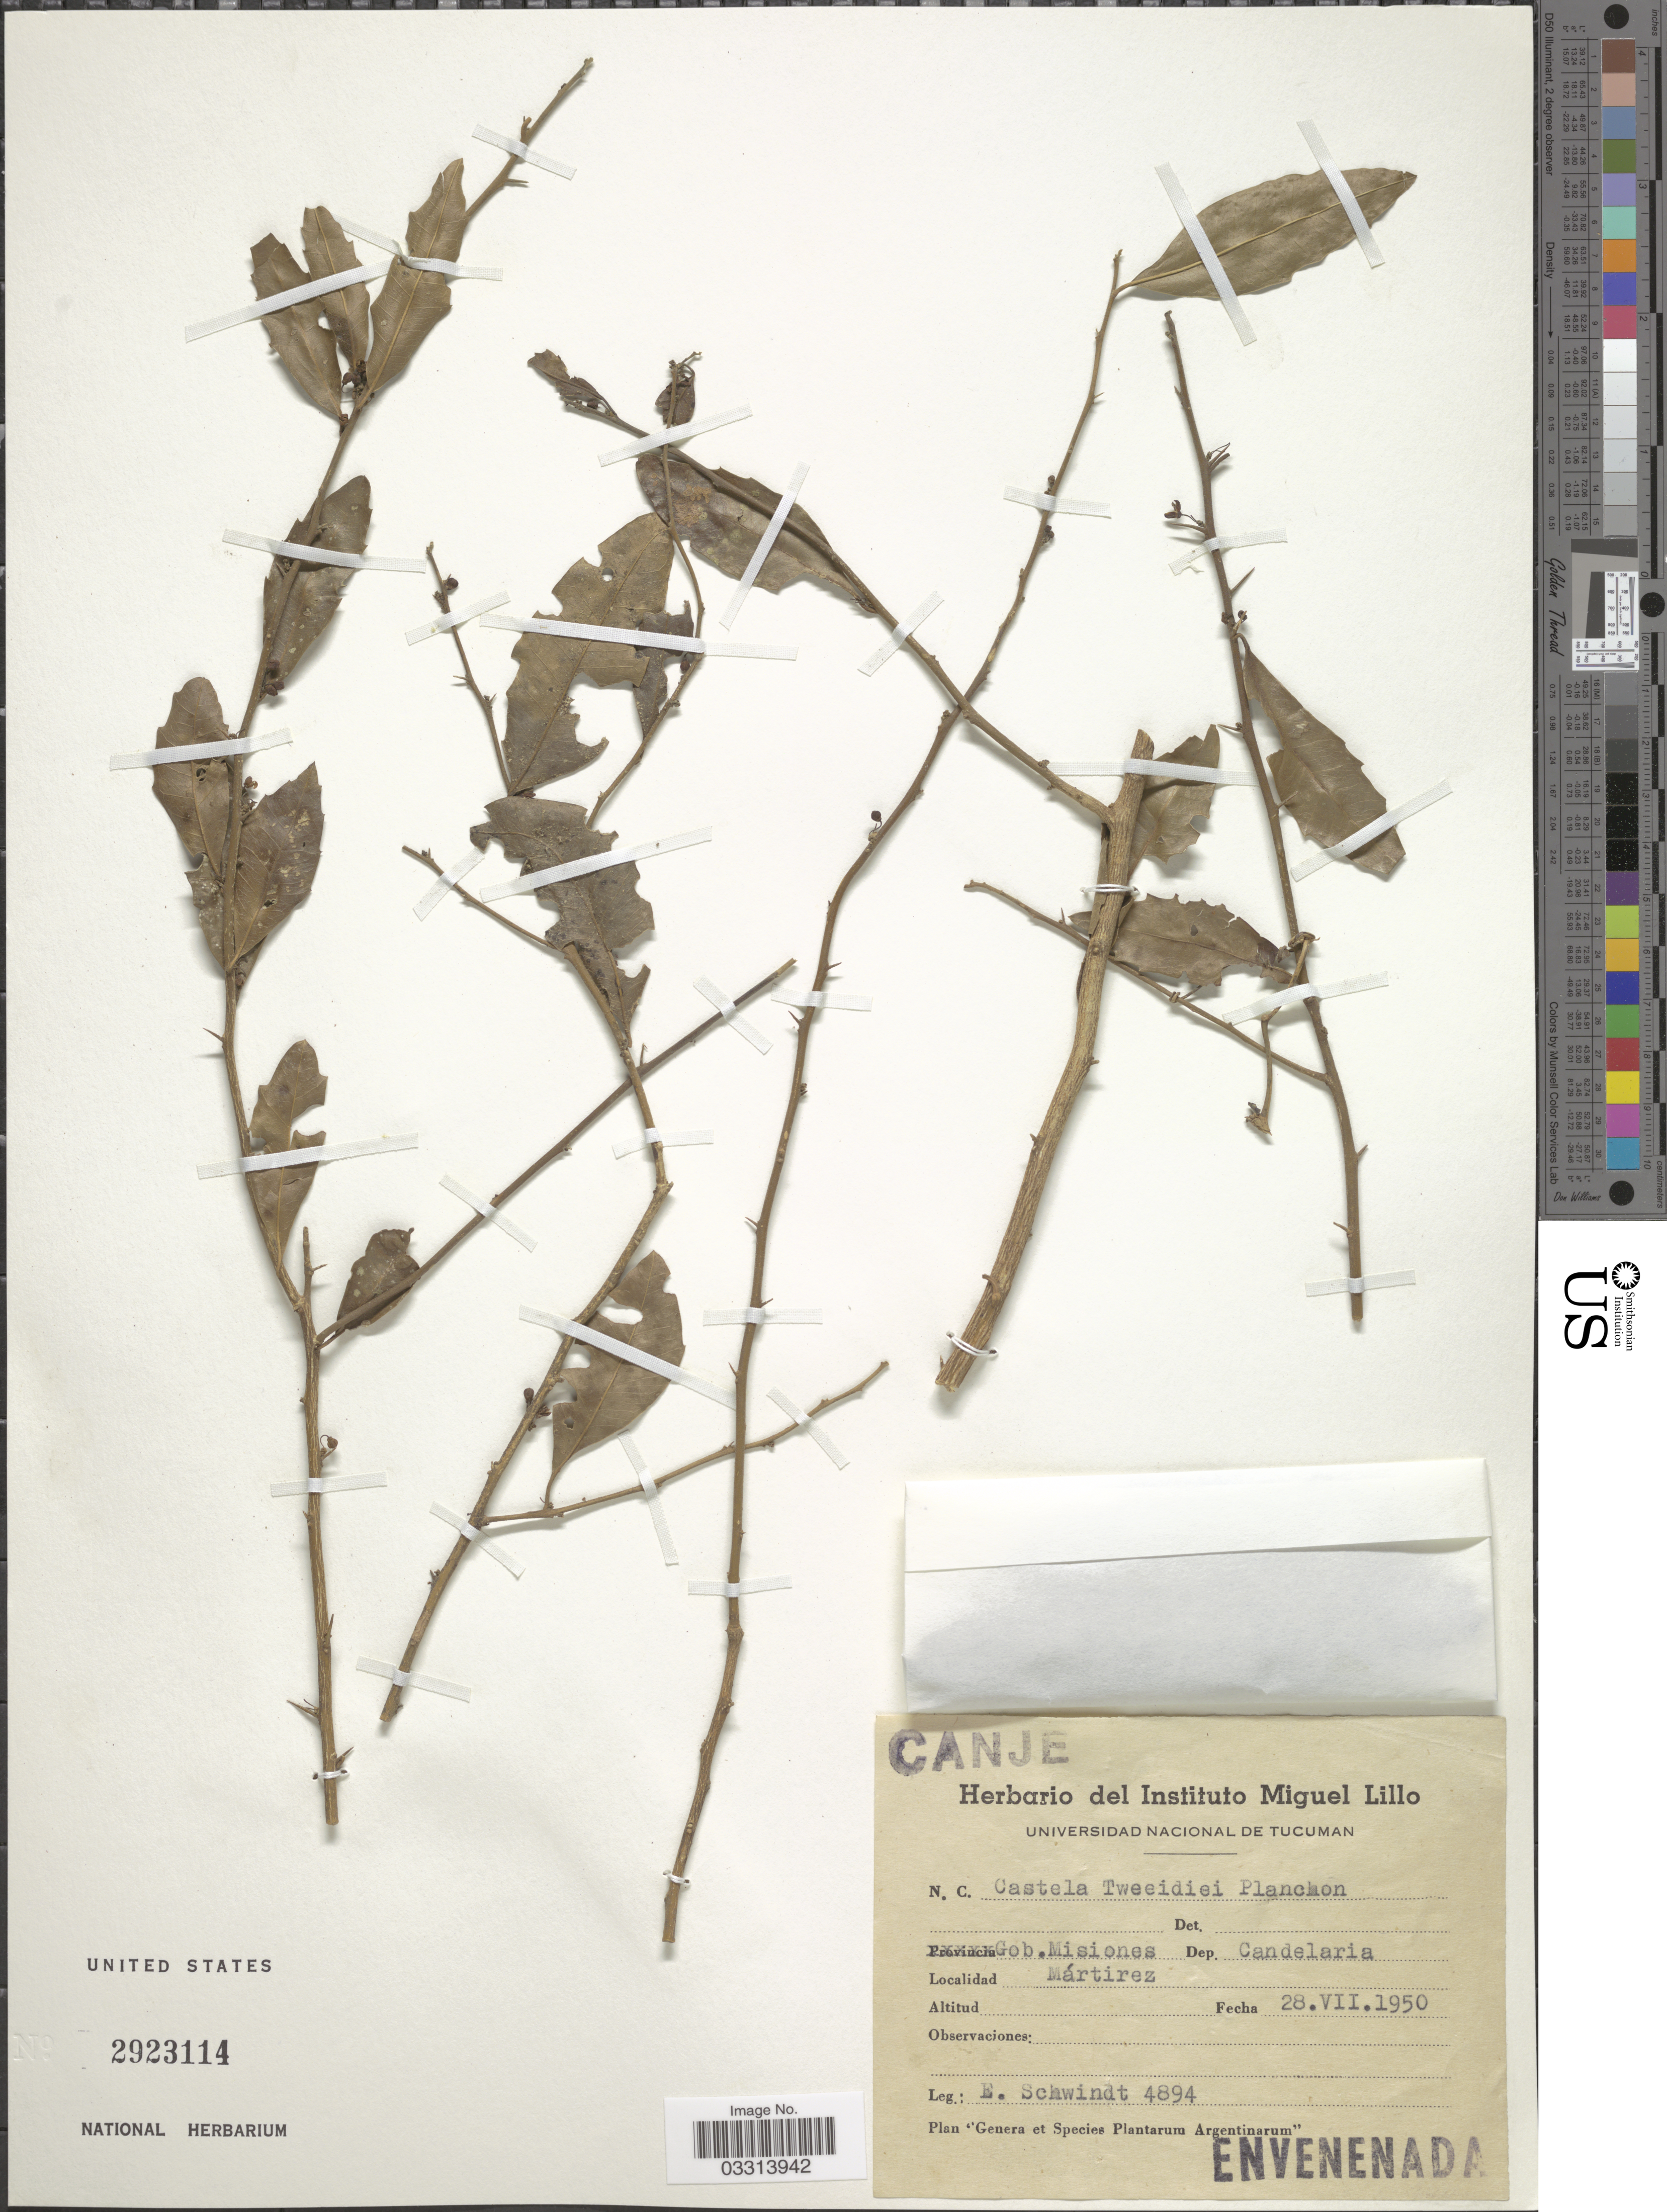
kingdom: Plantae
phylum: Tracheophyta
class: Magnoliopsida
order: Sapindales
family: Simaroubaceae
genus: Castela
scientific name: Castela tweediei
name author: Planch.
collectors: E. Schwindt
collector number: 4894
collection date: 1950-07-28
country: Argentina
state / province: Misiones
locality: Gob. Misiones. Dep. Candelaria. Mártirez.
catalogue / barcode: US 2923114